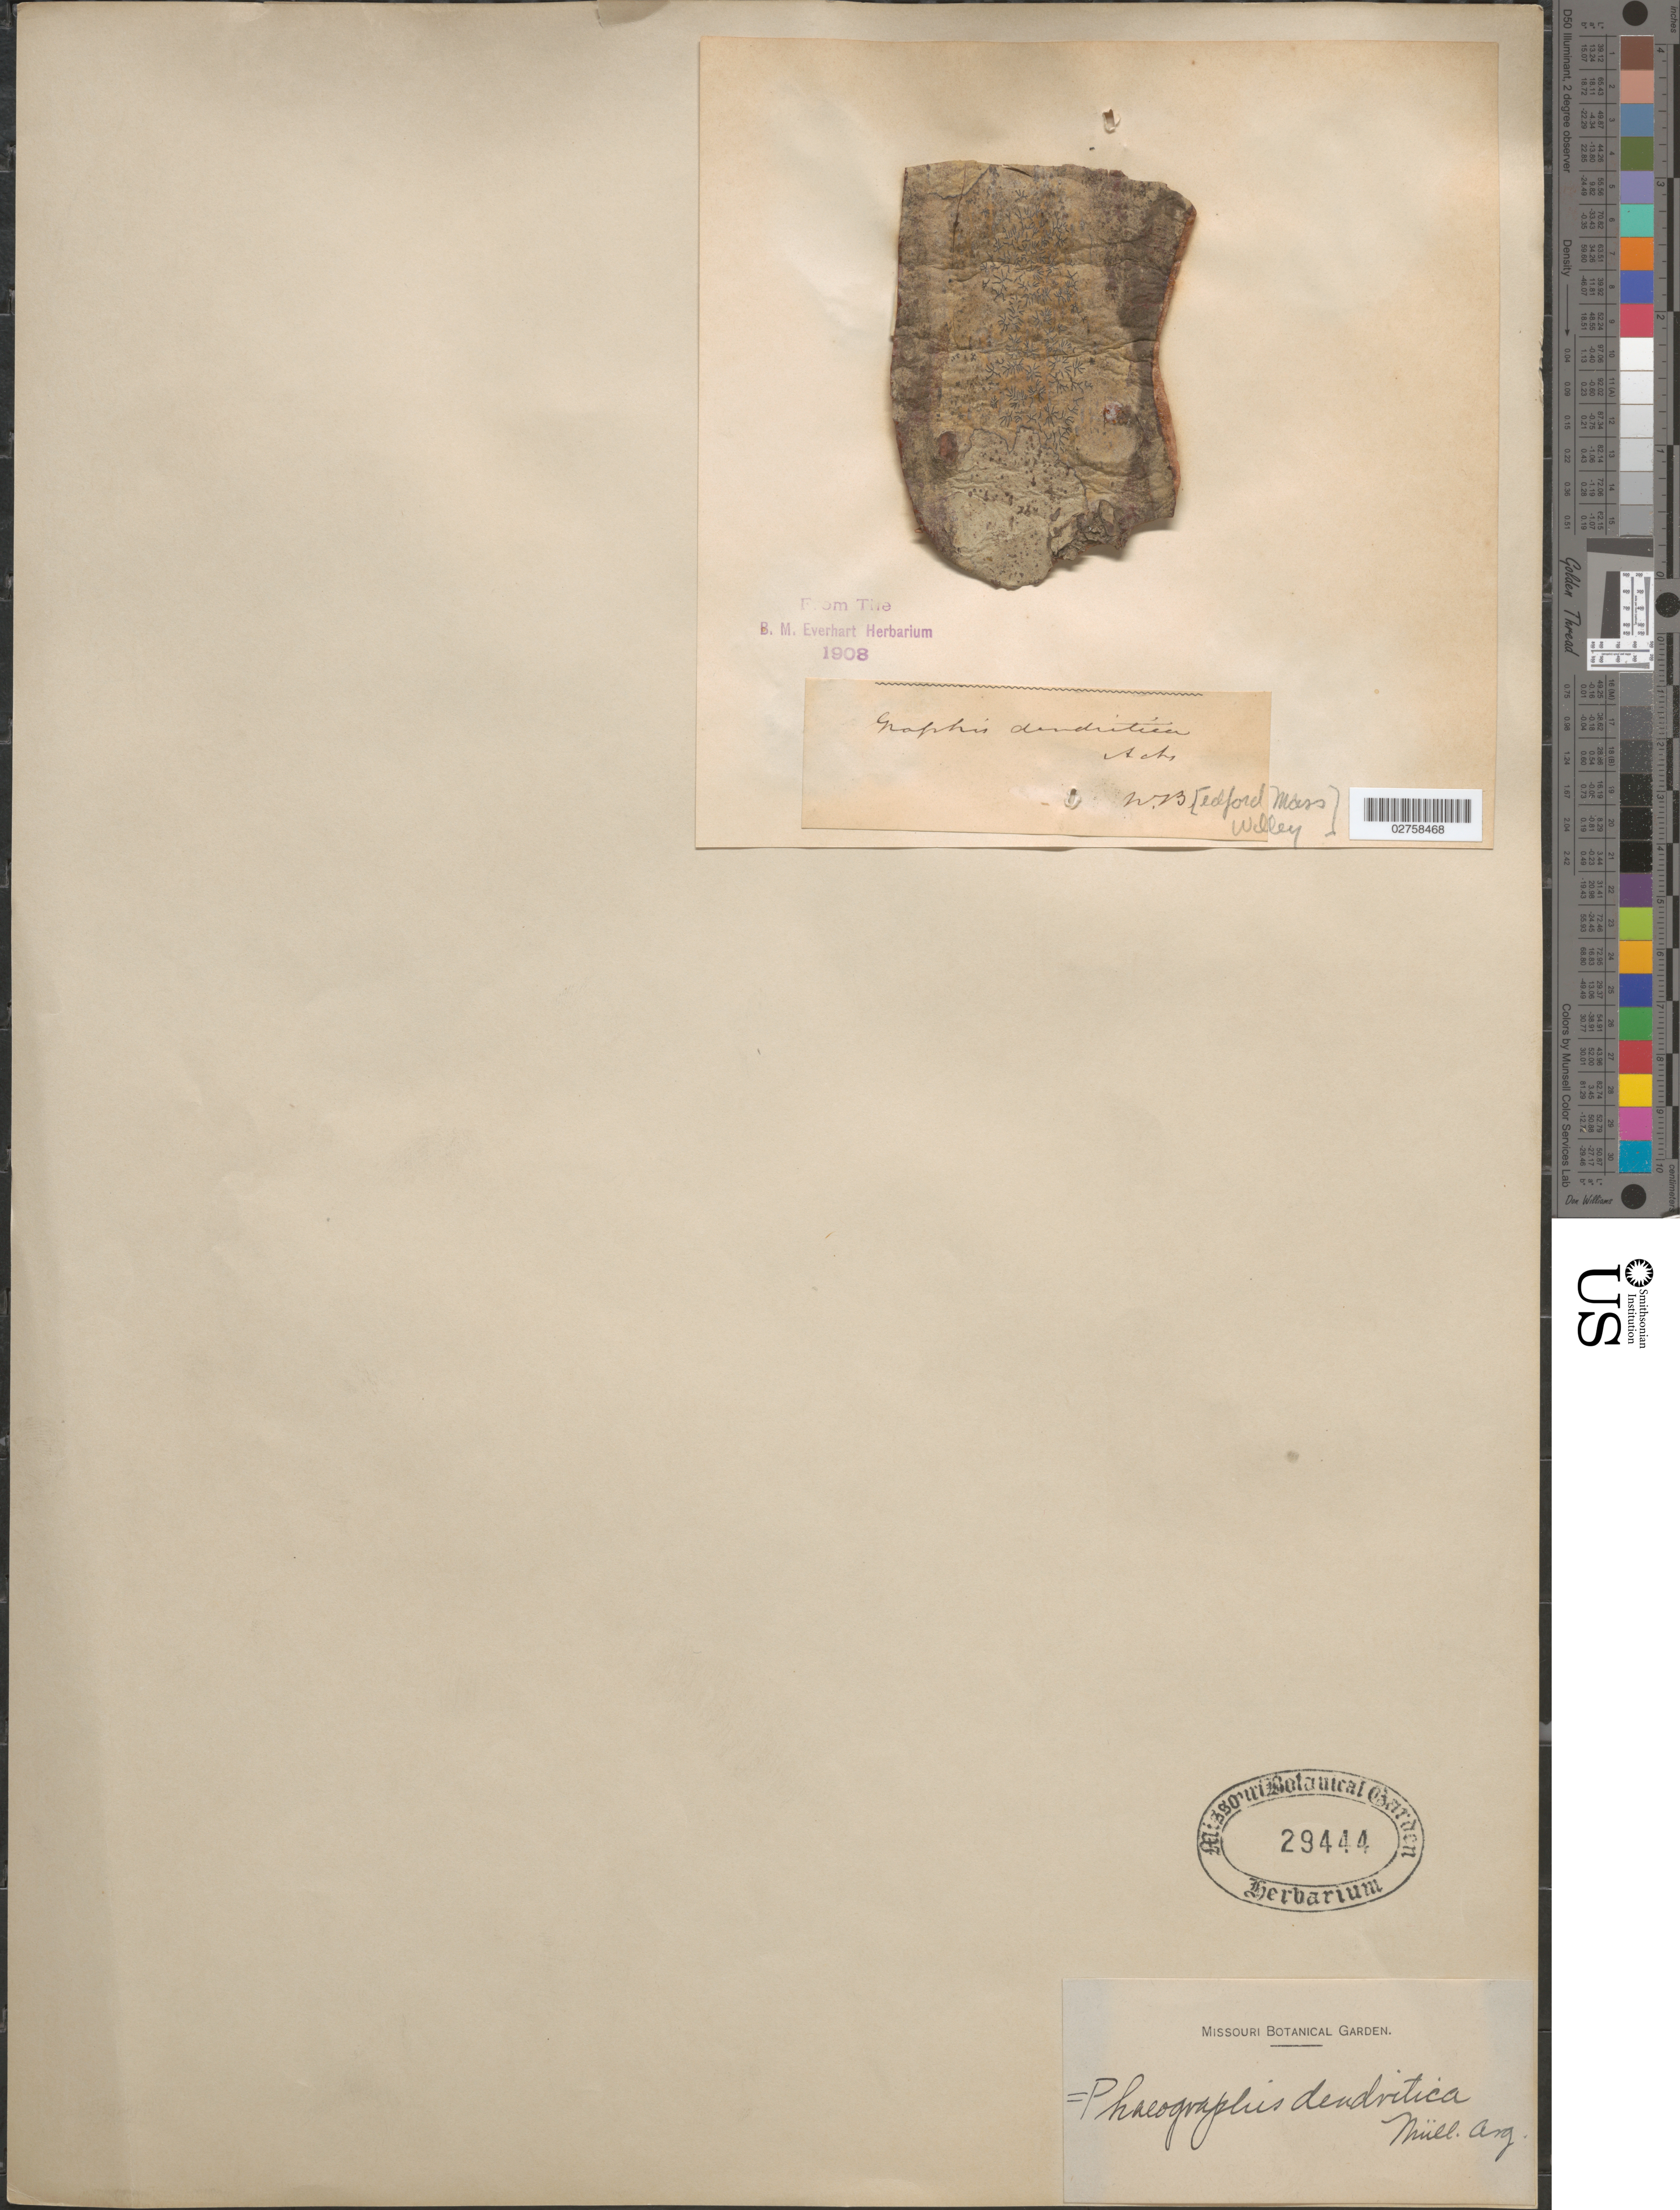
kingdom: Fungi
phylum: Ascomycota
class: Lecanoromycetes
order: Ostropales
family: Graphidaceae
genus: Phaeographis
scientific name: Phaeographis dendritica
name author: (Ach.) Müll. Arg.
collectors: H. Willey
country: United States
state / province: Massachusetts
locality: New Bedford.